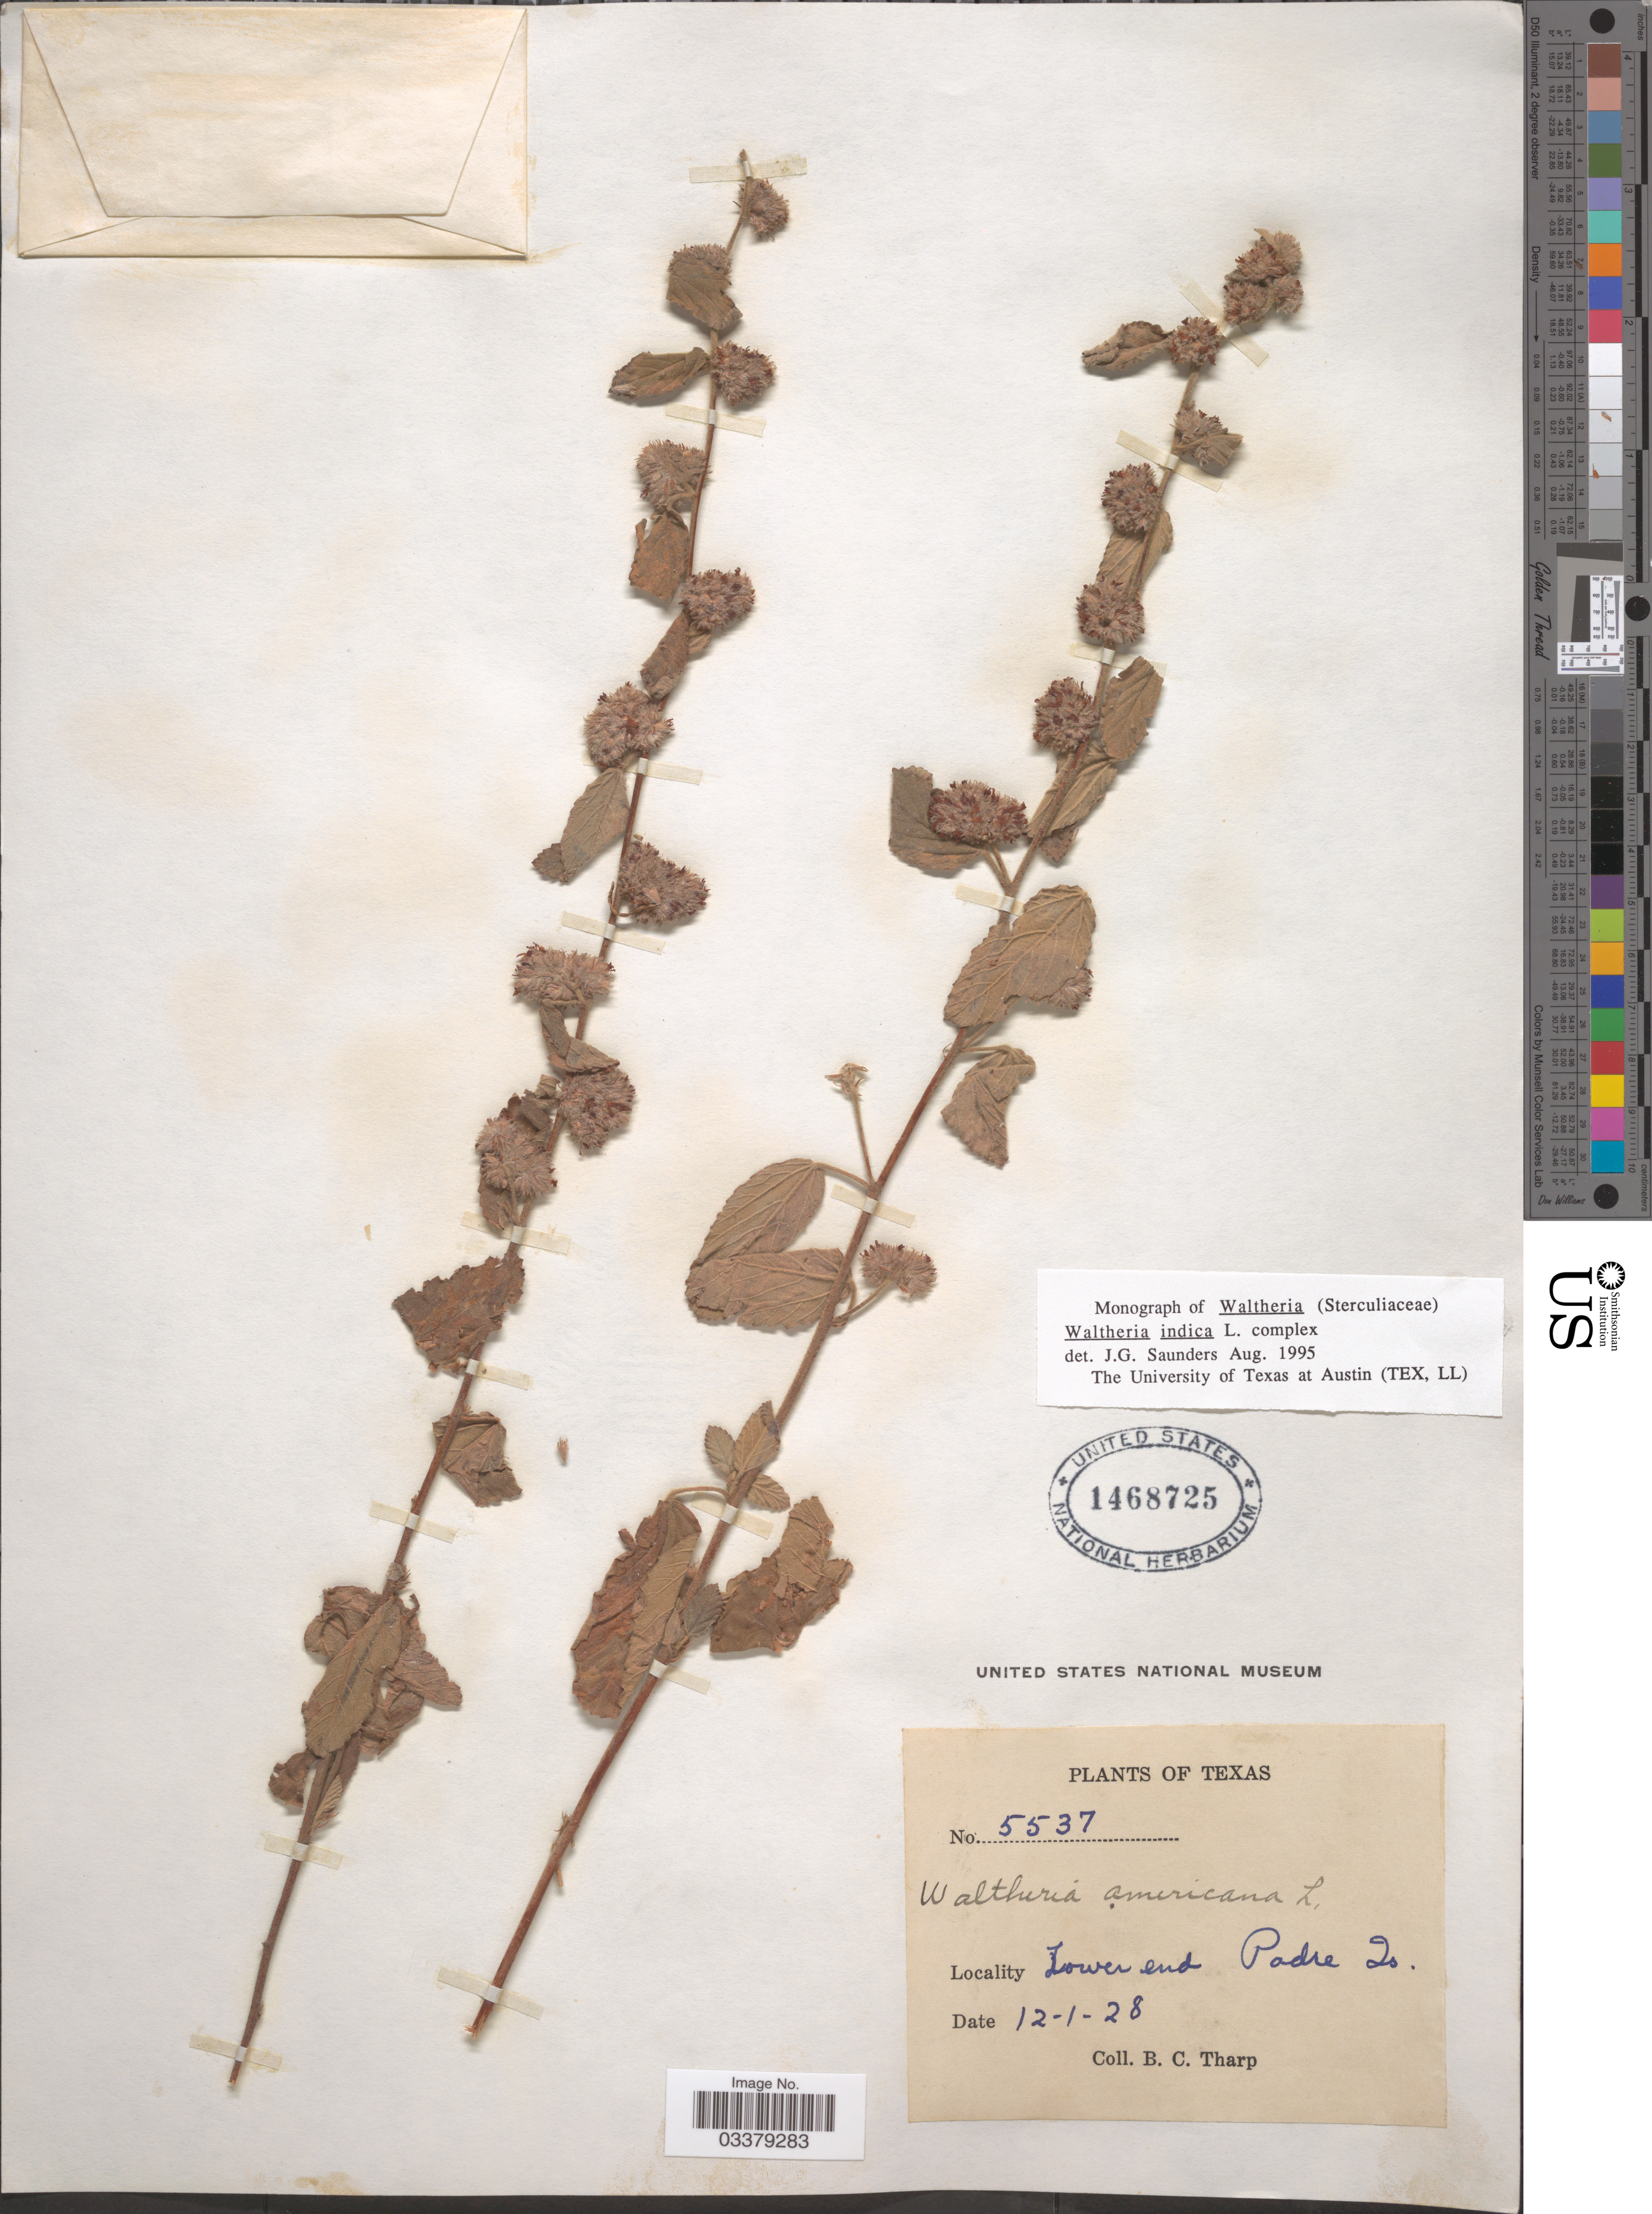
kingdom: Plantae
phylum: Tracheophyta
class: Magnoliopsida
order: Malvales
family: Malvaceae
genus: Waltheria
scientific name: Waltheria indica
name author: L.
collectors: B. C. Tharp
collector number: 5537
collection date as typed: Transcribed d/m/y: 1/12/28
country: United States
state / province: Texas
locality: Lower end Padre Is.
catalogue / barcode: US 1468725